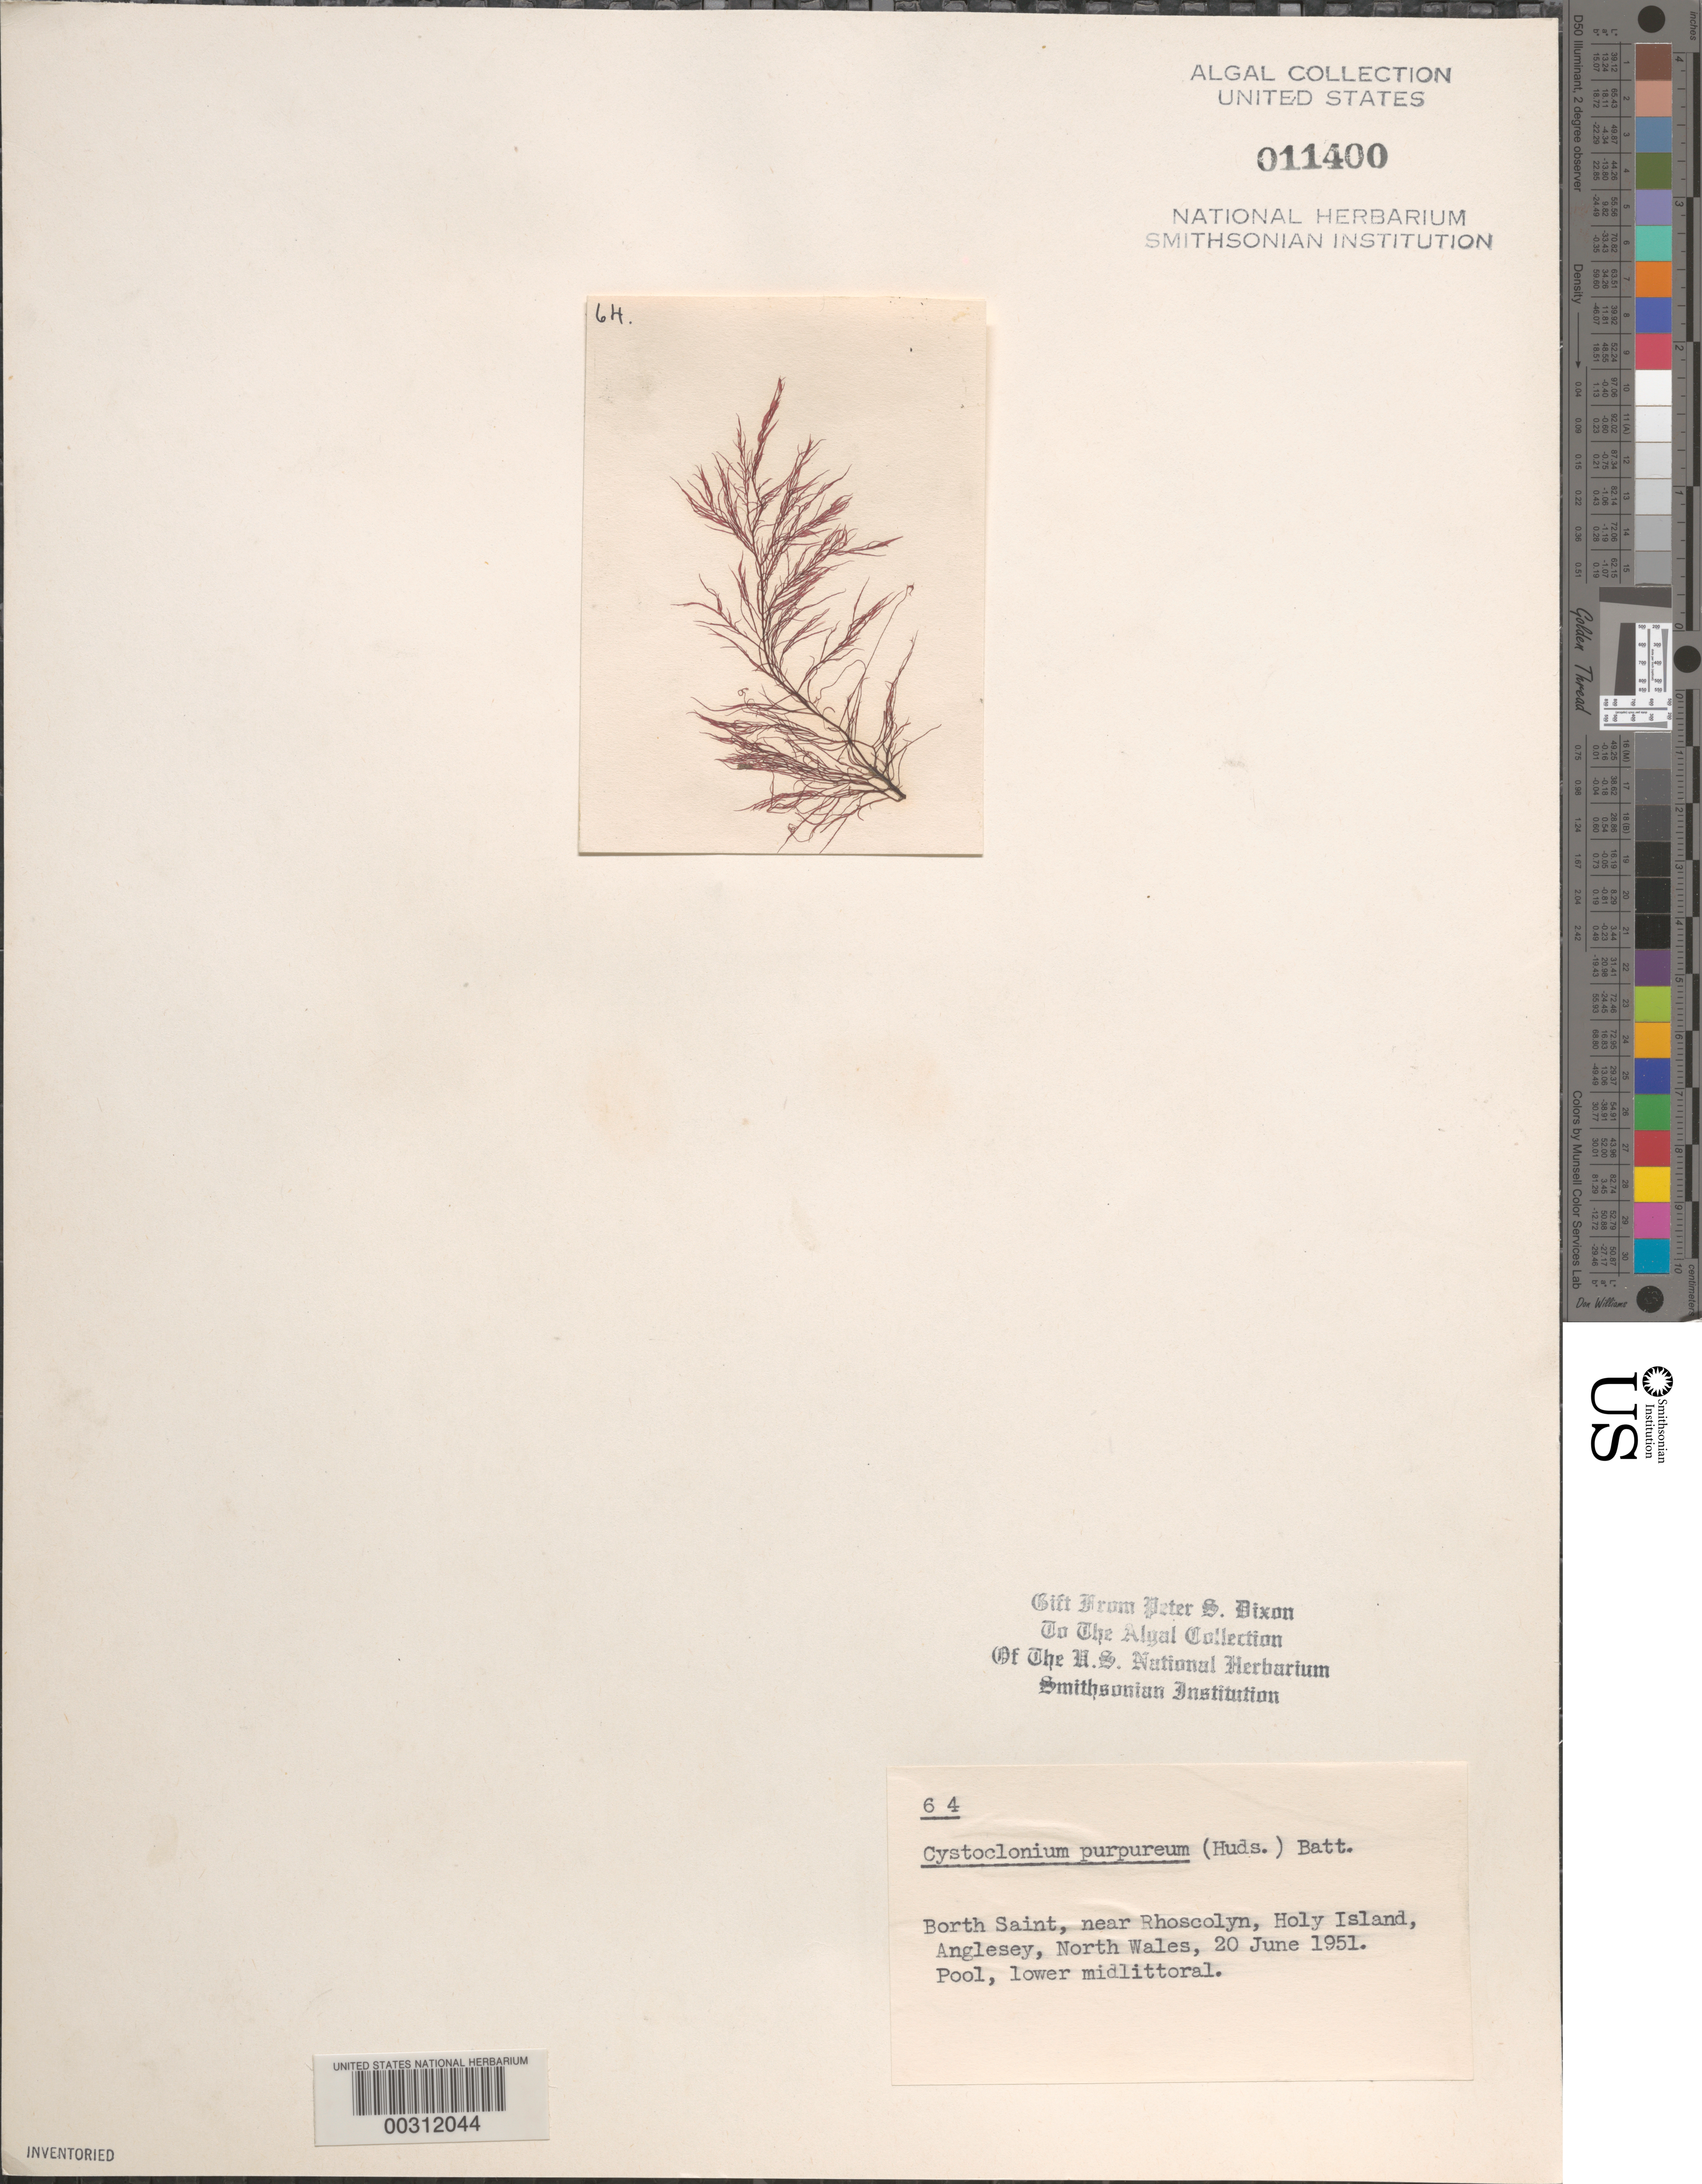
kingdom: Plantae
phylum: Rhodophyta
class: Florideophyceae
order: Gigartinales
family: Cystocloniaceae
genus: Cystoclonium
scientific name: Cystoclonium purpureum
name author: (Huds.) Batters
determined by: Dixon, P. S.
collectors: P. S. Dixon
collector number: PSD 64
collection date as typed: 20 Jun 1951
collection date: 1951-06-20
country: United Kingdom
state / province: Wales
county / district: Gwynedd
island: Anglesey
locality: Borth Saint, Holy Island, near Rhoscolyn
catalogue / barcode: US 11400